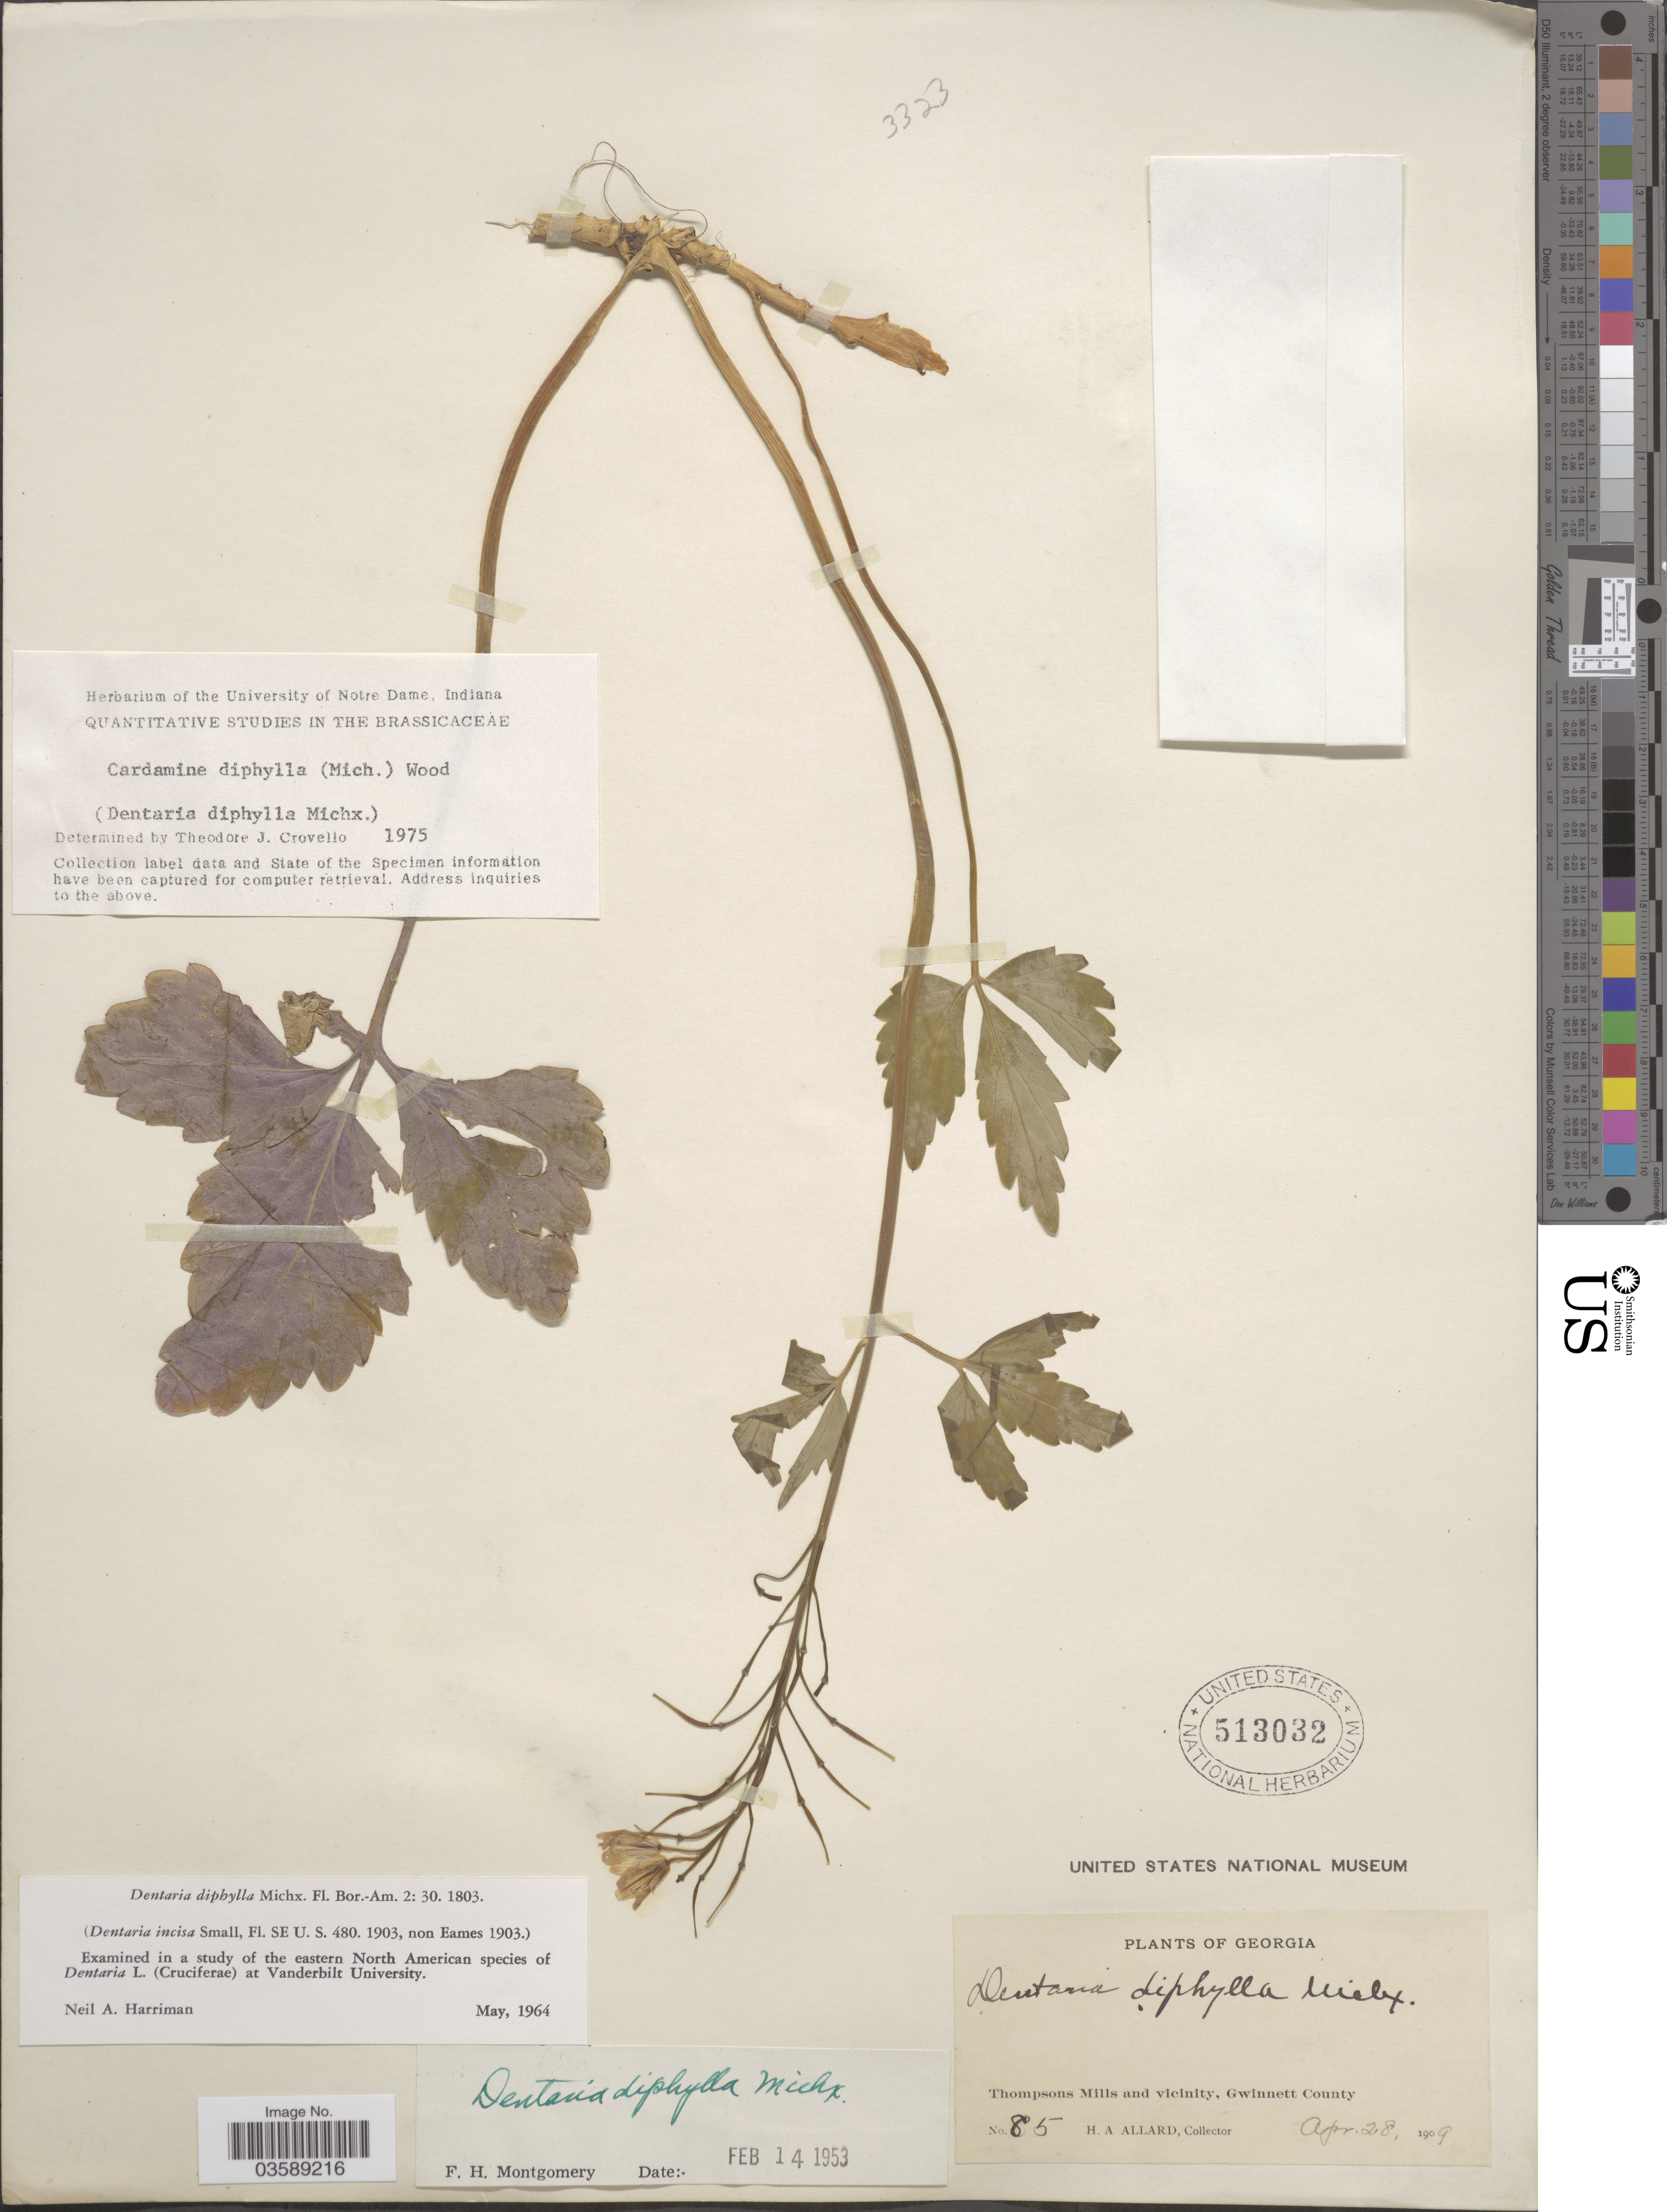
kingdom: Plantae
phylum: Tracheophyta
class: Magnoliopsida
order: Brassicales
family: Brassicaceae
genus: Cardamine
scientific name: Cardamine diphylla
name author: (Michx.) Alph. Wood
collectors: H. A. Allard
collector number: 85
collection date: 1909-04-28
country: United States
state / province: Georgia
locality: Thompsons Mills and vicinity, Gwinnett County.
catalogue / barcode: US 513032